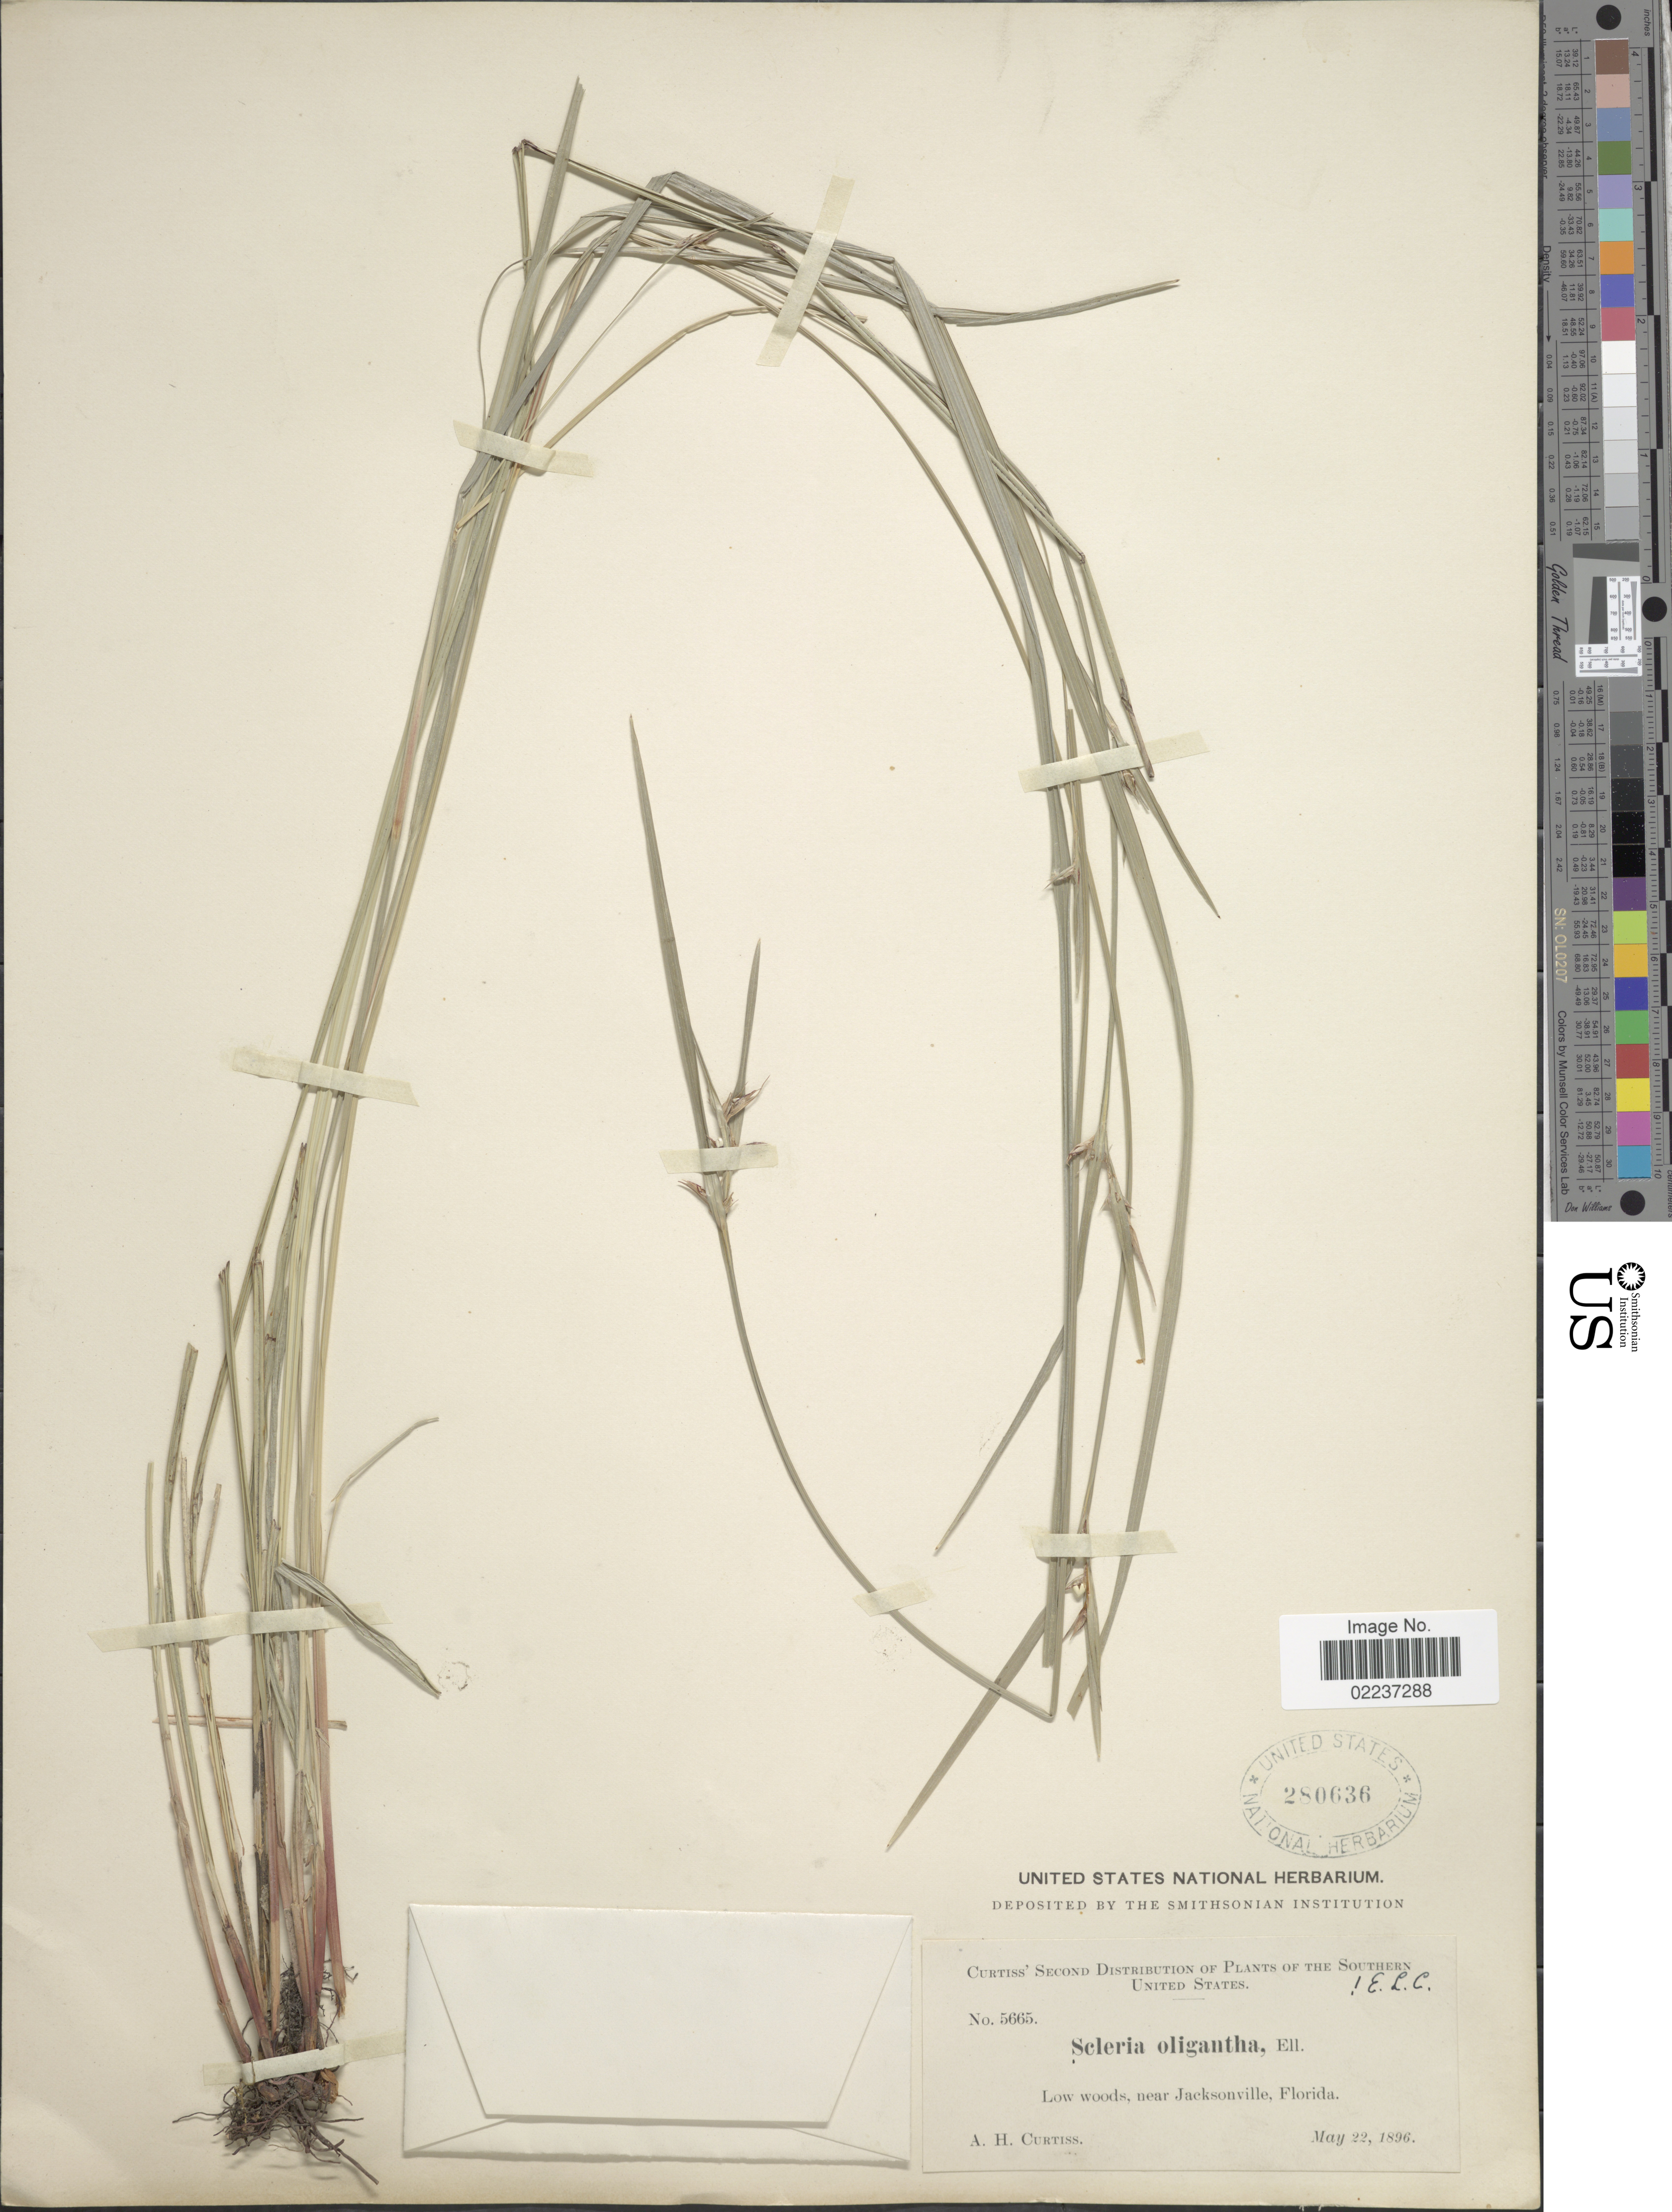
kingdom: Plantae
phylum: Tracheophyta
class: Liliopsida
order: Poales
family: Cyperaceae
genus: Scleria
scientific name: Scleria oligantha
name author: Michx.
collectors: A. H. Curtiss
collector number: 5665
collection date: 1896-05-22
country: United States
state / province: Florida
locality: Near Jacksonville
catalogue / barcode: US 280636